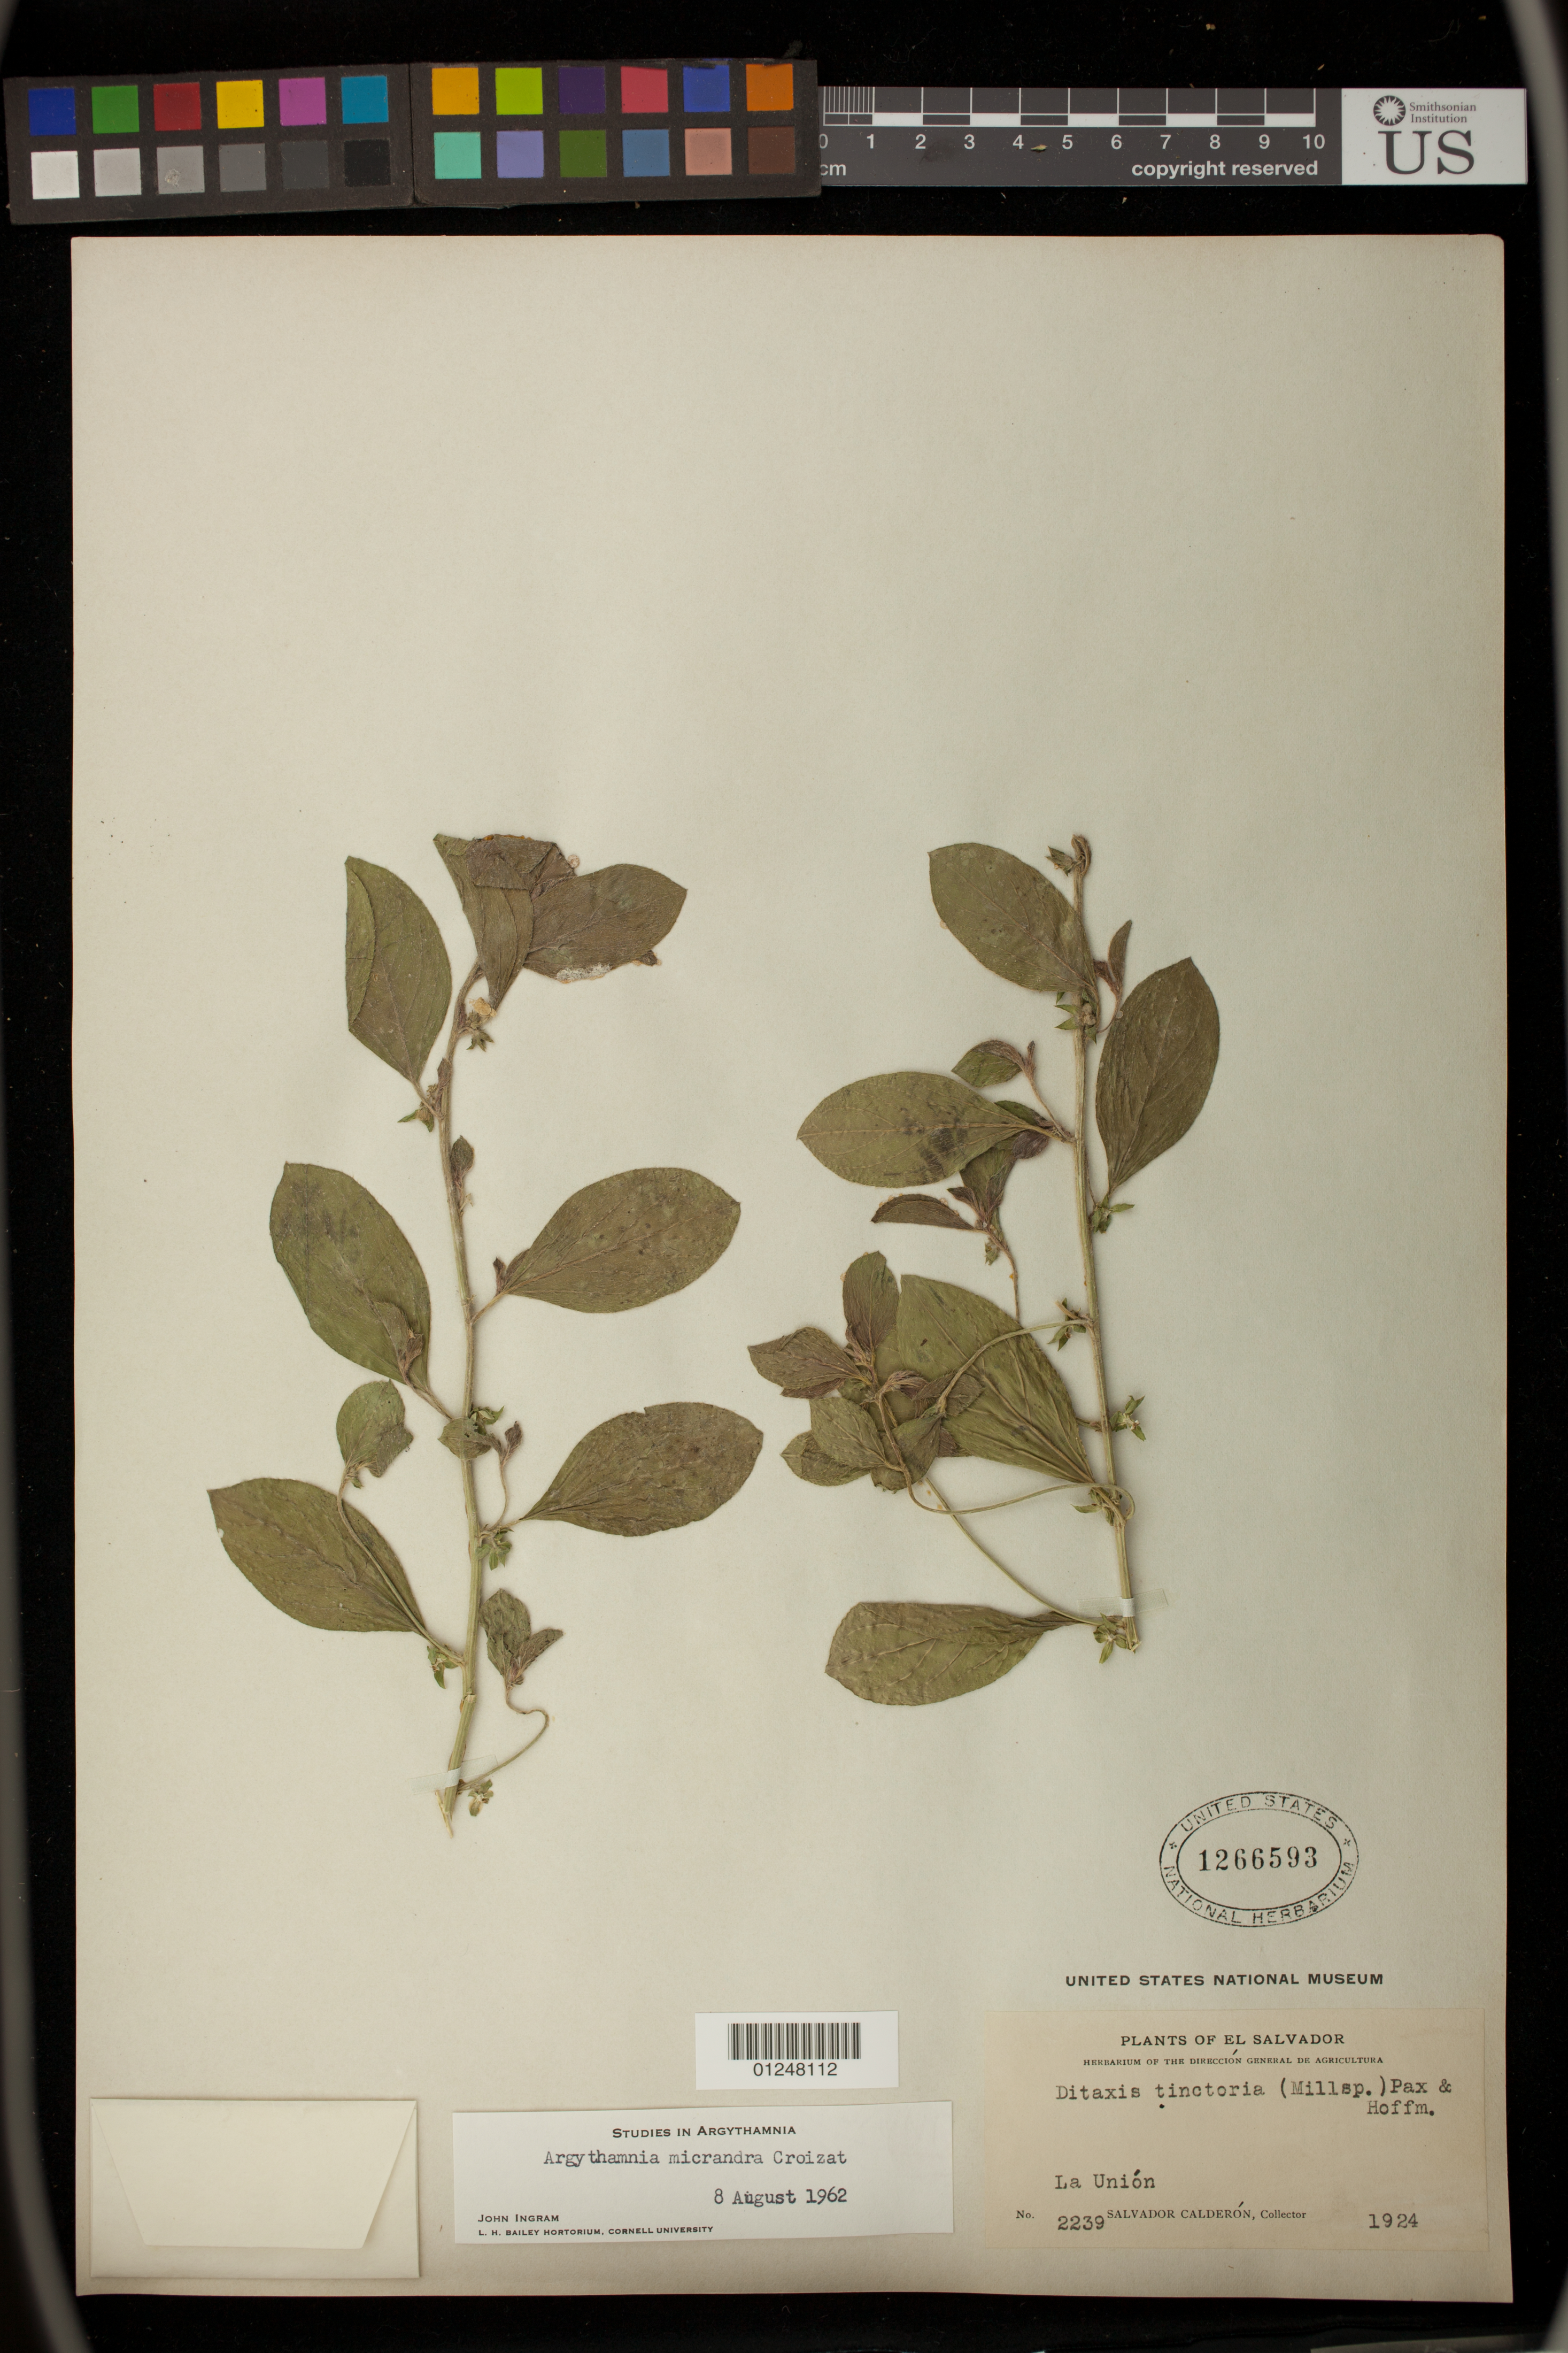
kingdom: Plantae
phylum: Tracheophyta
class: Magnoliopsida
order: Malpighiales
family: Euphorbiaceae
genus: Ditaxis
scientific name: Ditaxis micrandra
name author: (Croizat) Radcl.-Sm. & Govaerts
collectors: S. Calderón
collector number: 2239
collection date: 1924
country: El Salvador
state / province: La Union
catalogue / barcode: US 1266593